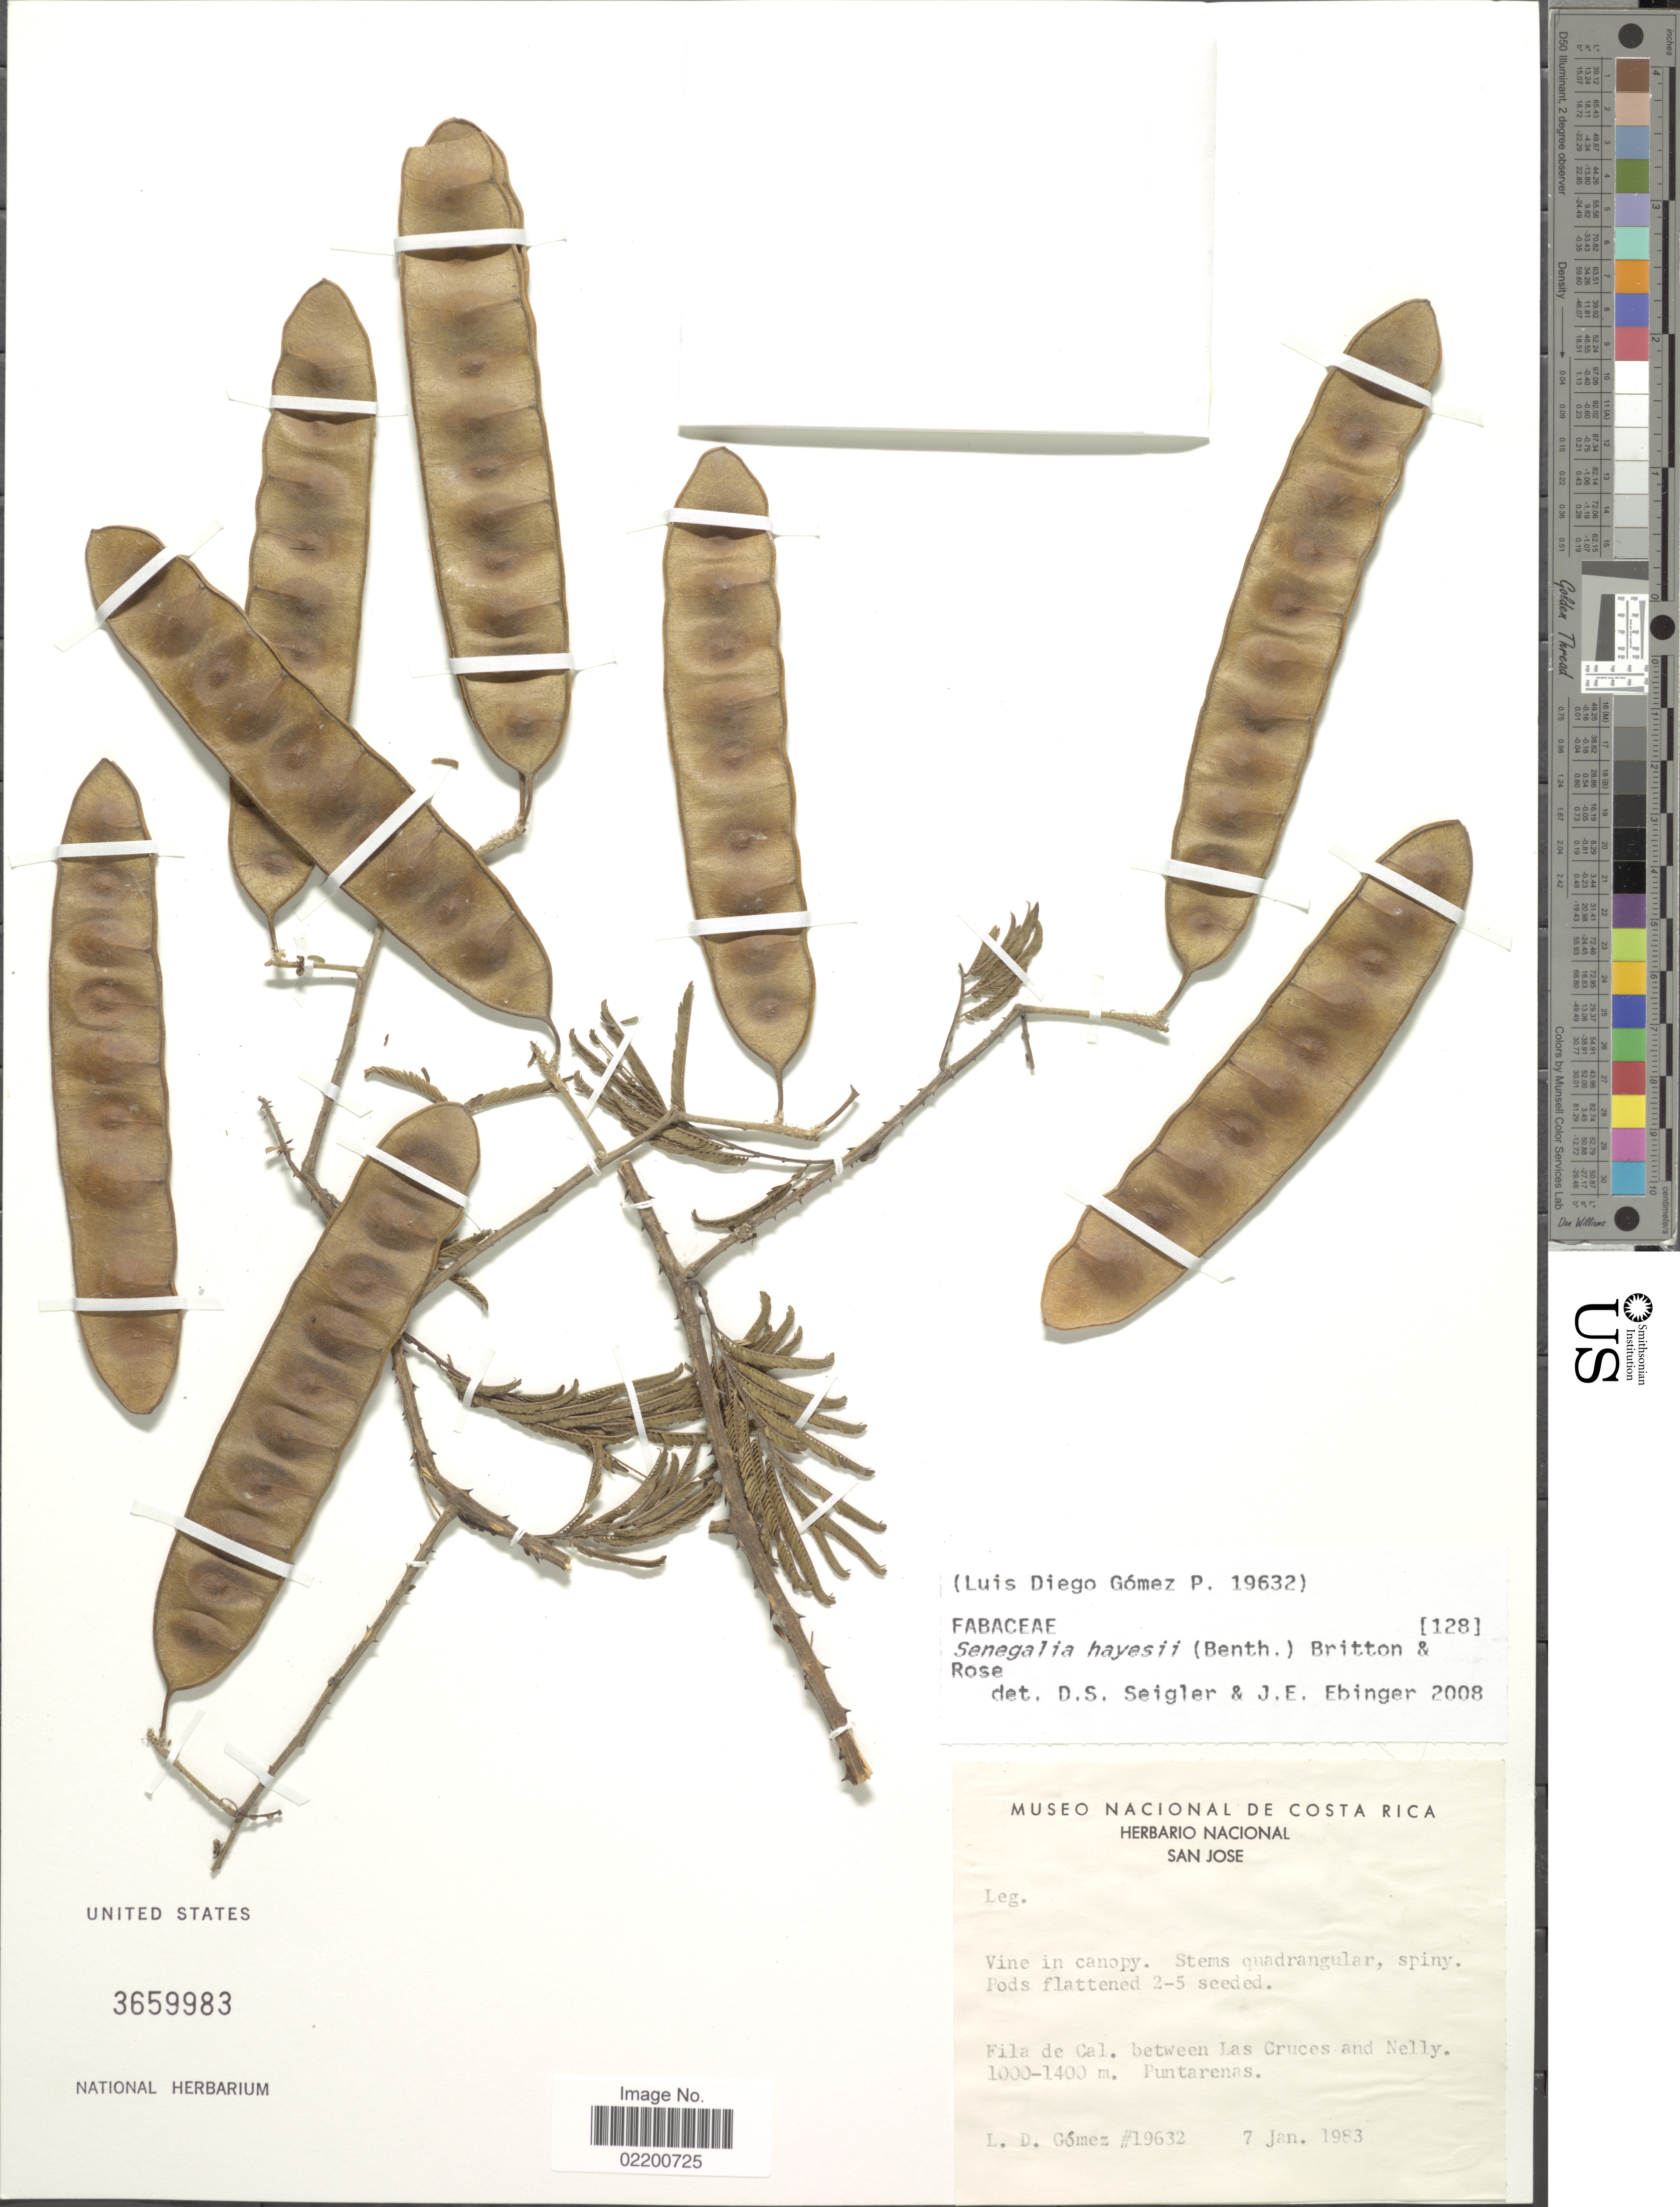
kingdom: Plantae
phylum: Tracheophyta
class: Magnoliopsida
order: Fabales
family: Fabaceae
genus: Senegalia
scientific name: Senegalia hayesii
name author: (Benth.) Britton & Rose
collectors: L. Gomez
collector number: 19632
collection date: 1983-01-07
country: Costa Rica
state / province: Puntarenas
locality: Filla de Cal. between Las Cruces and Nelly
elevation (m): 1000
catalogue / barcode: US 3659983